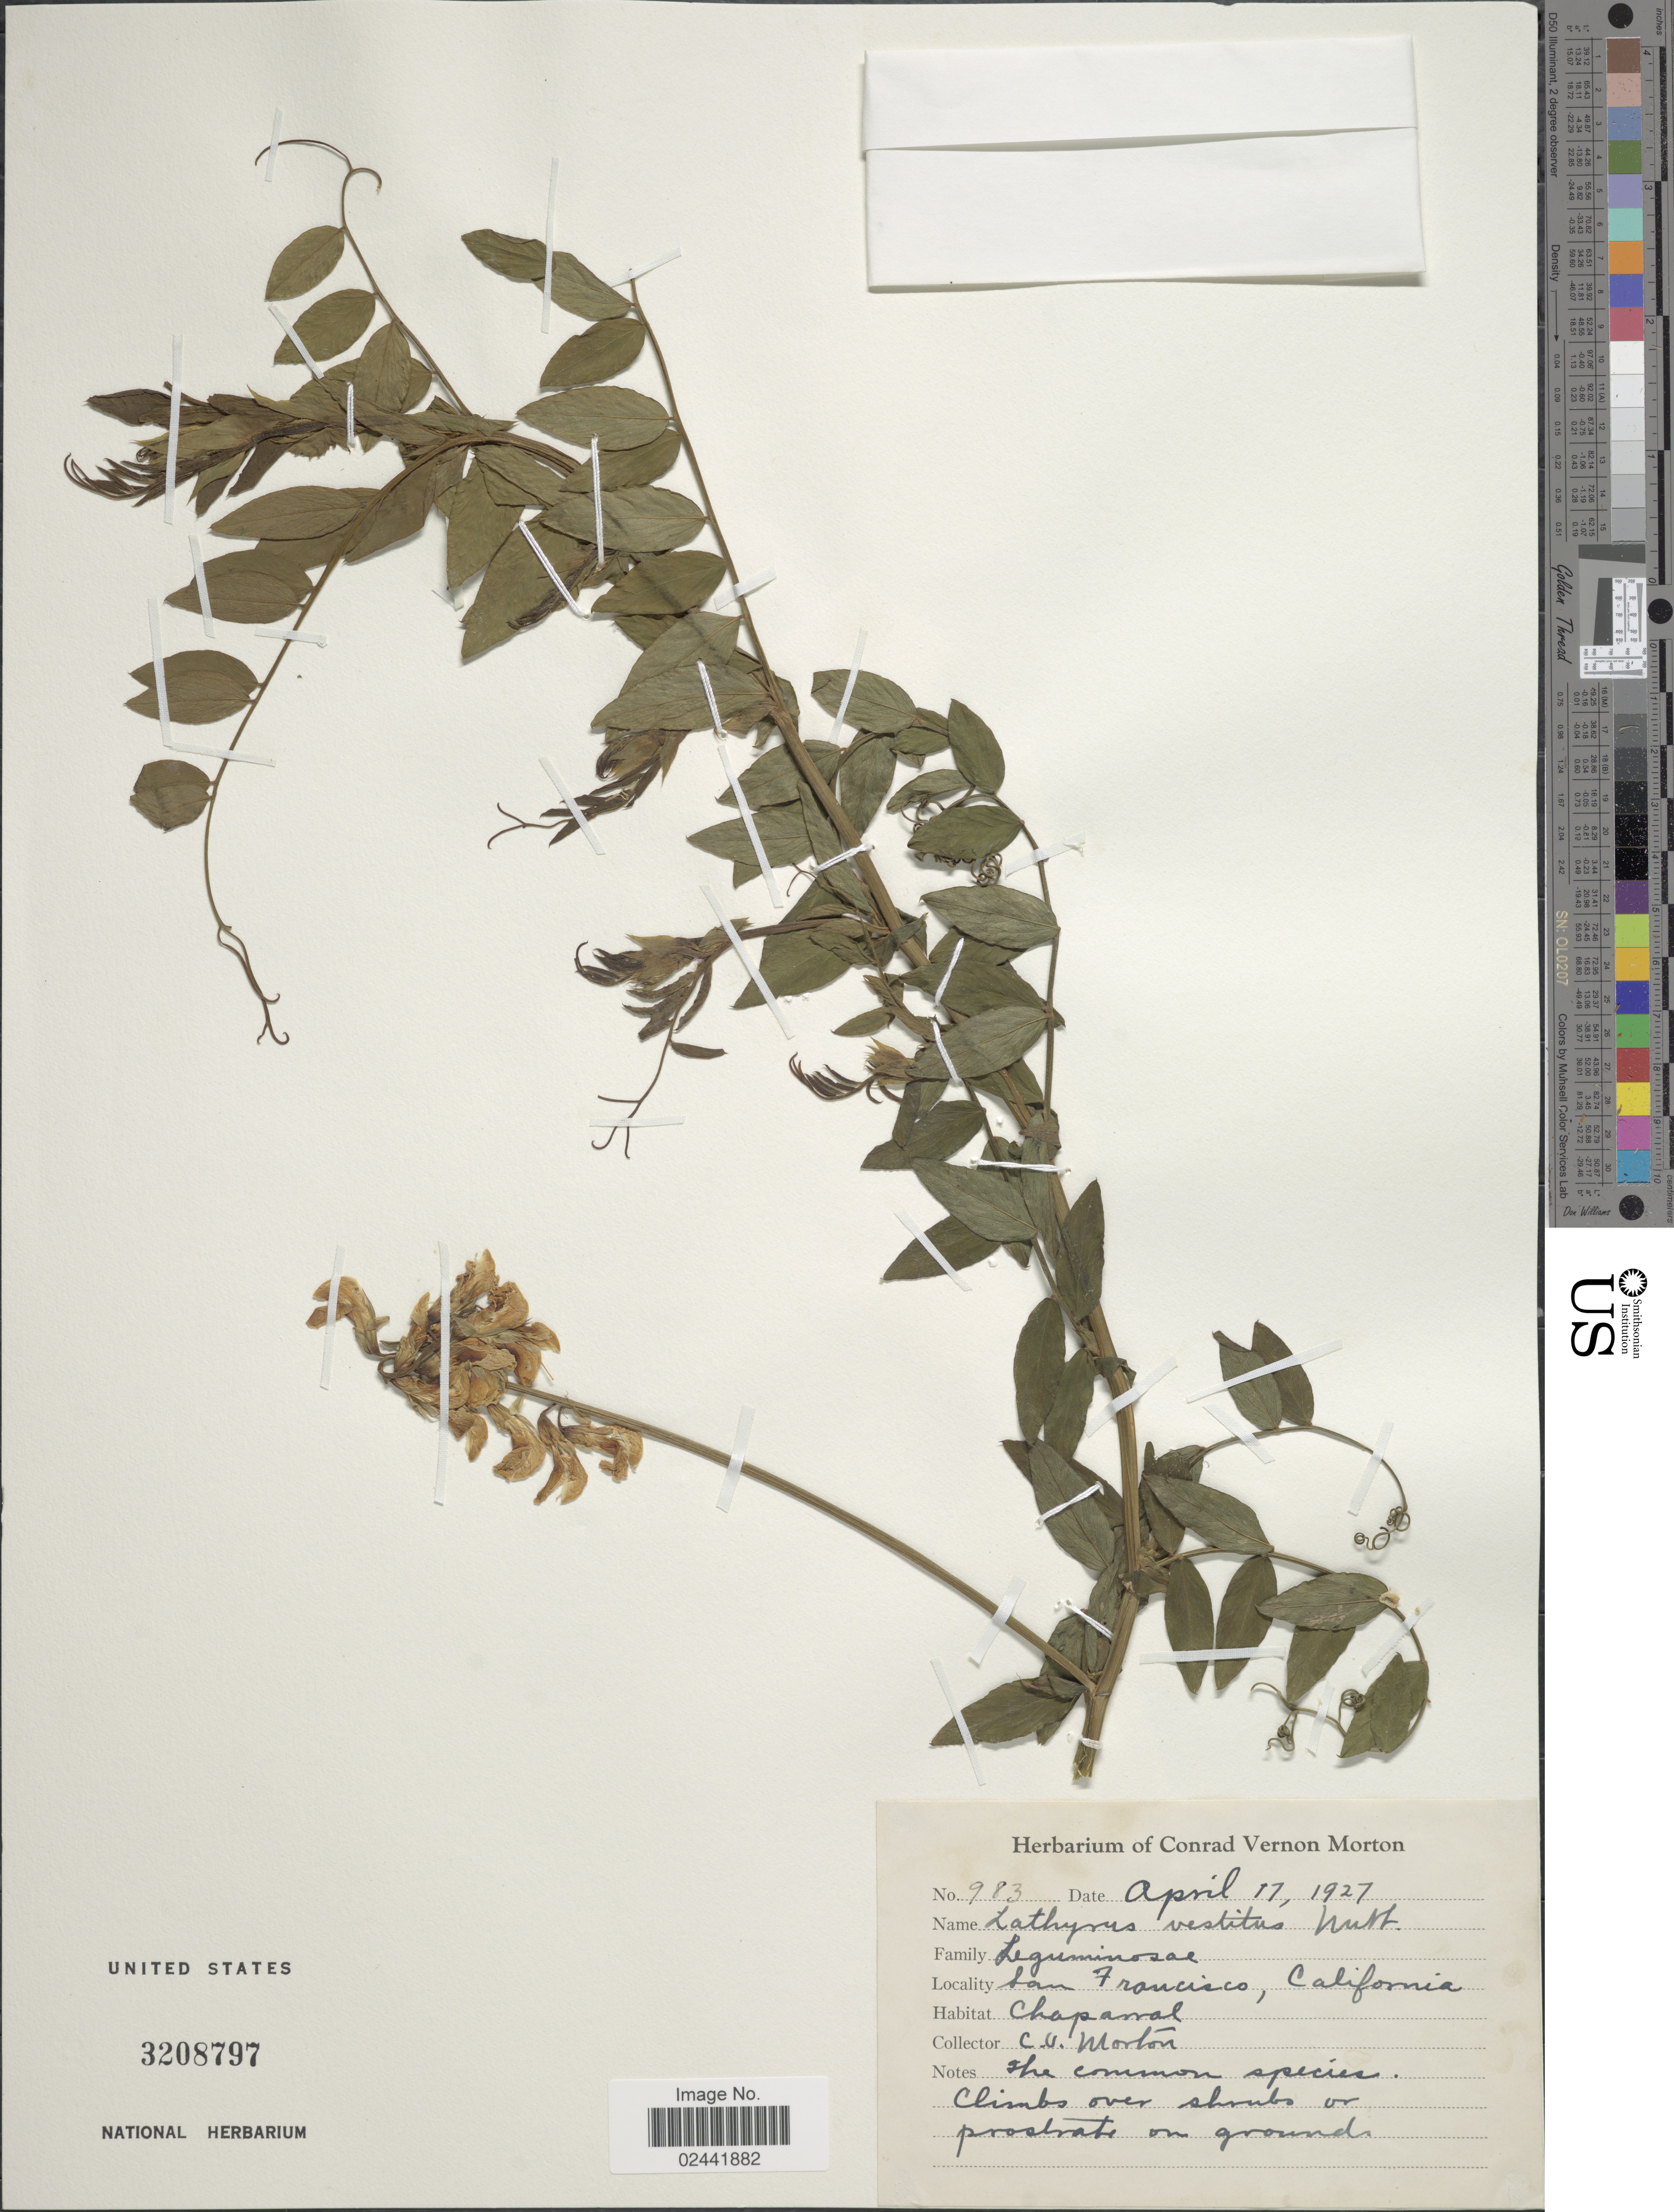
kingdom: Plantae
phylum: Tracheophyta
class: Magnoliopsida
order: Fabales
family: Fabaceae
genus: Lathyrus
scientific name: Lathyrus vestitus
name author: Nutt.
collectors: C. V. Morton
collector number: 983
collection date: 1927-04-17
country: United States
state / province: California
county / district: San Francisco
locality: San Francisco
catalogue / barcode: US 3208797